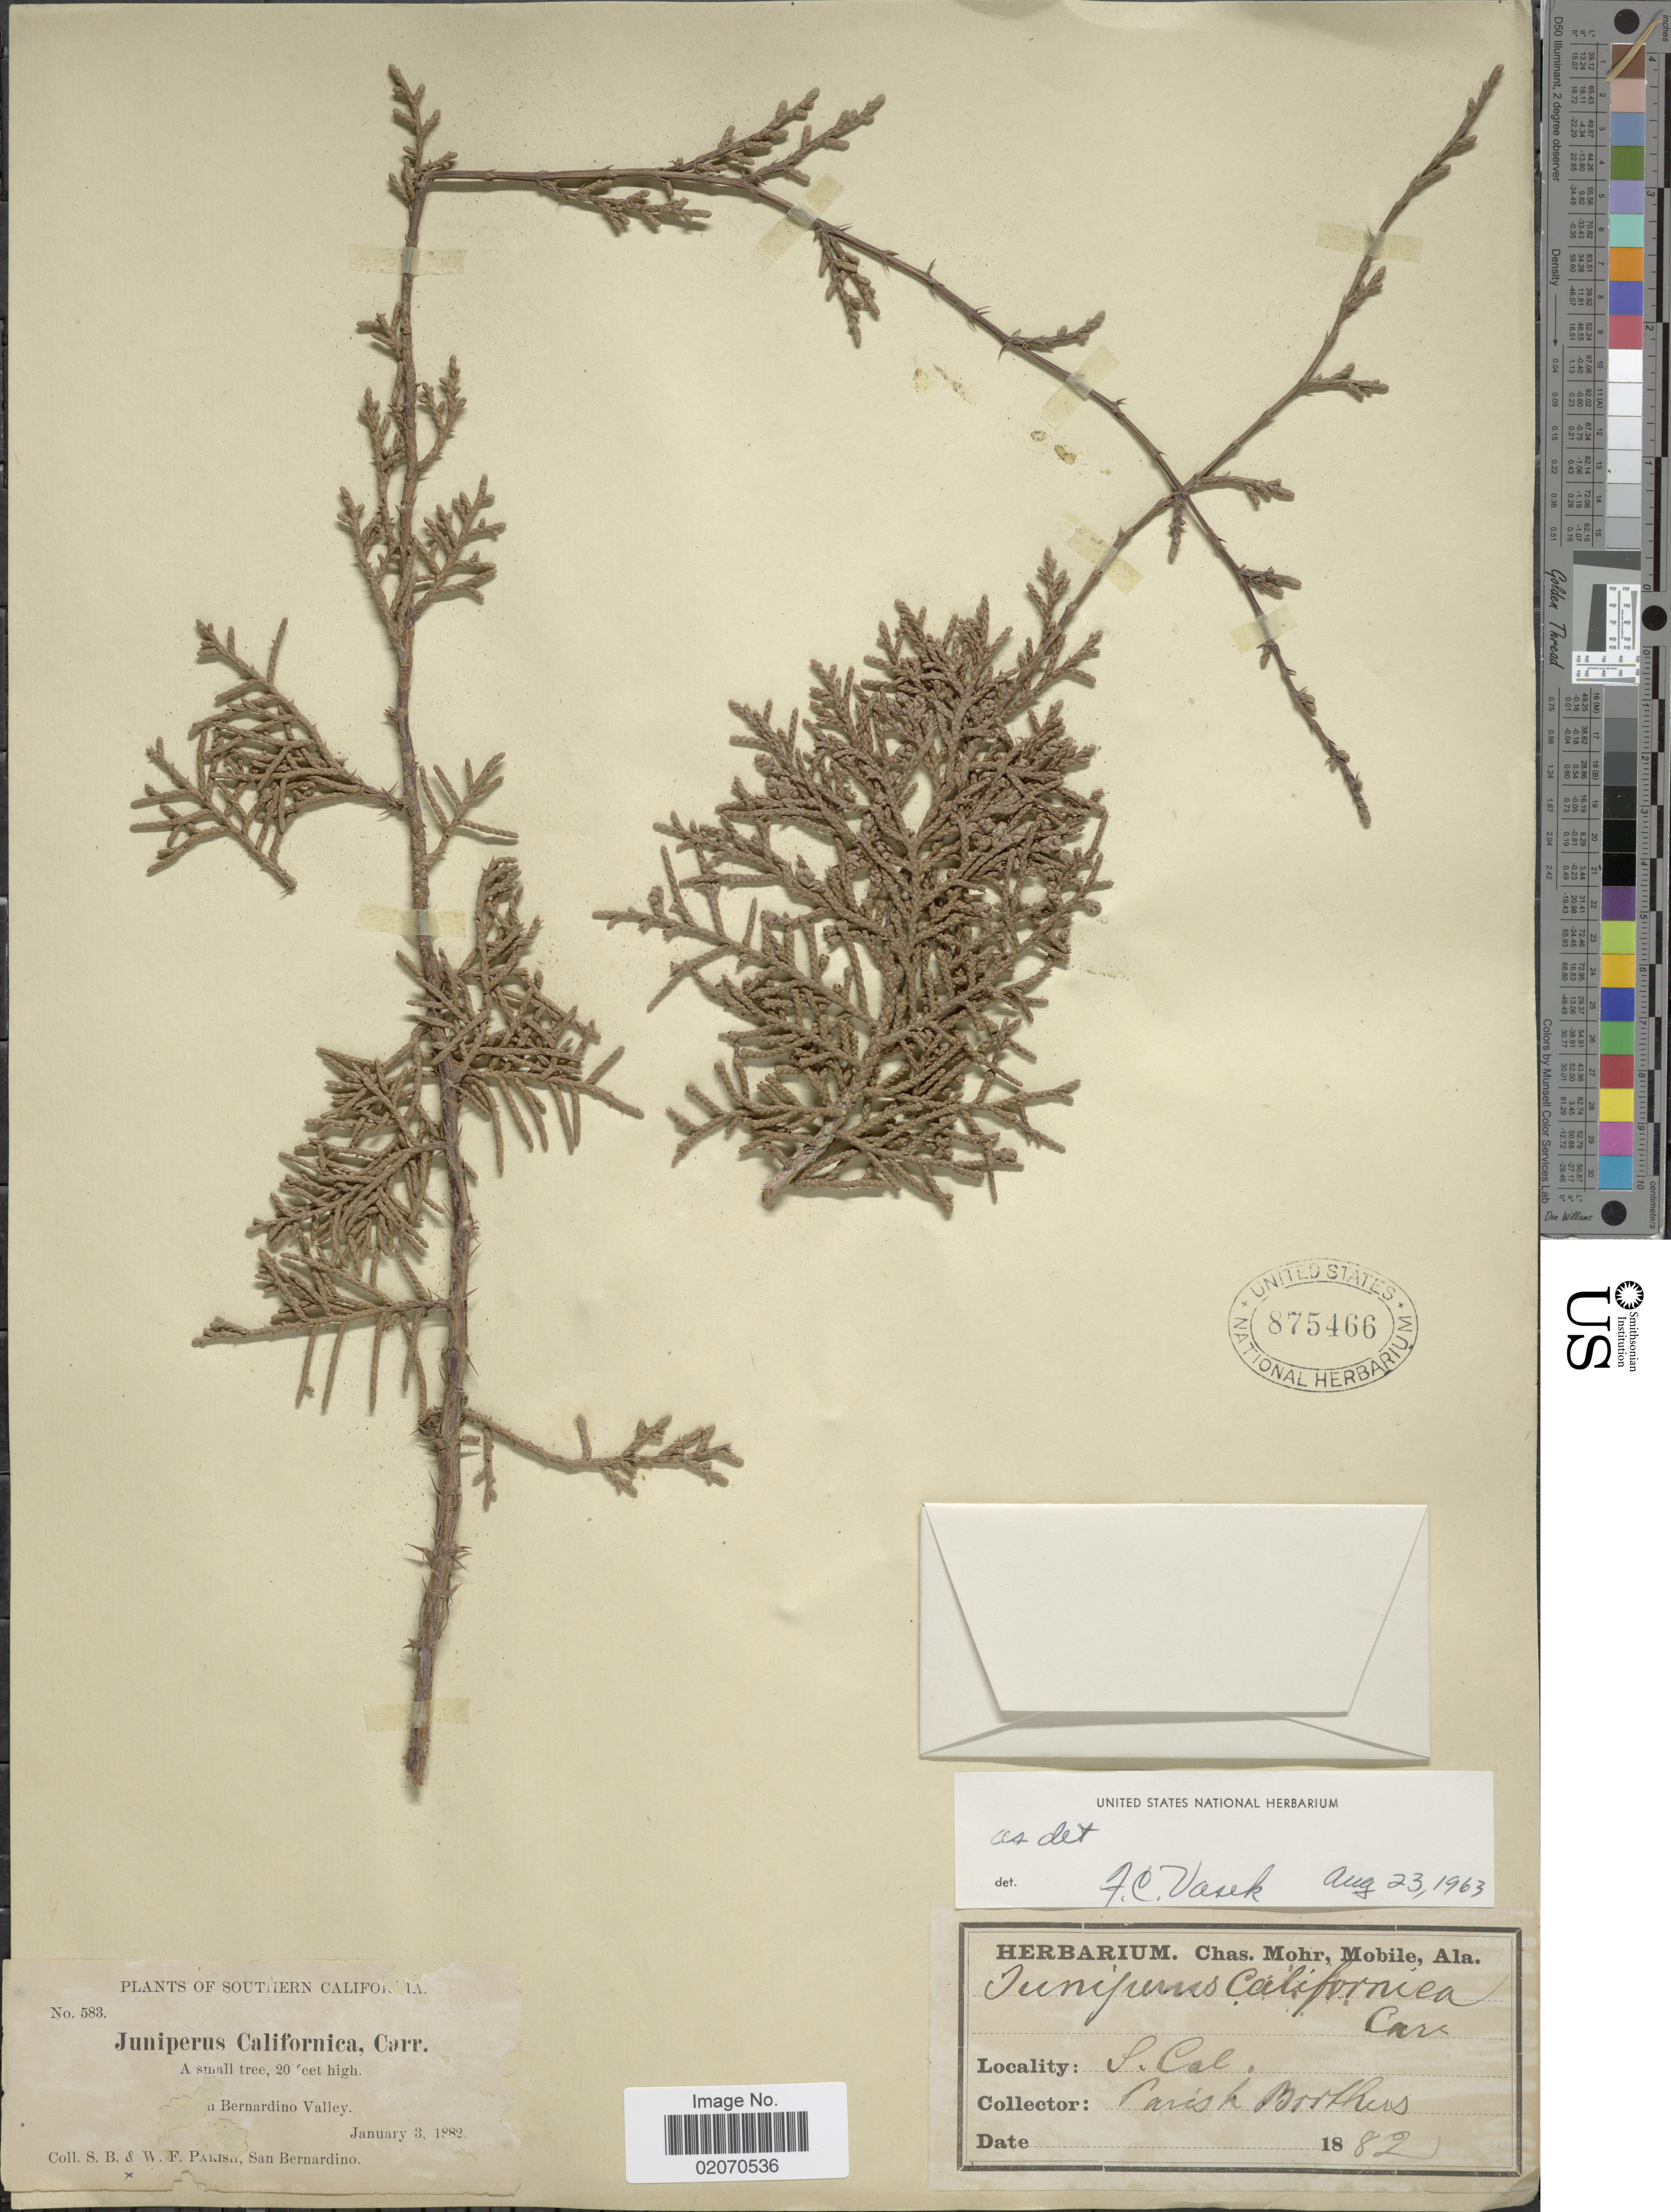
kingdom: Plantae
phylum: Tracheophyta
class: Pinopsida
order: Pinales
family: Cupressaceae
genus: Juniperus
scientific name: Juniperus californica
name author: Carrière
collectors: Parish Bros.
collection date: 1882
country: United States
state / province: California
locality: S. Cal.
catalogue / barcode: US 875466